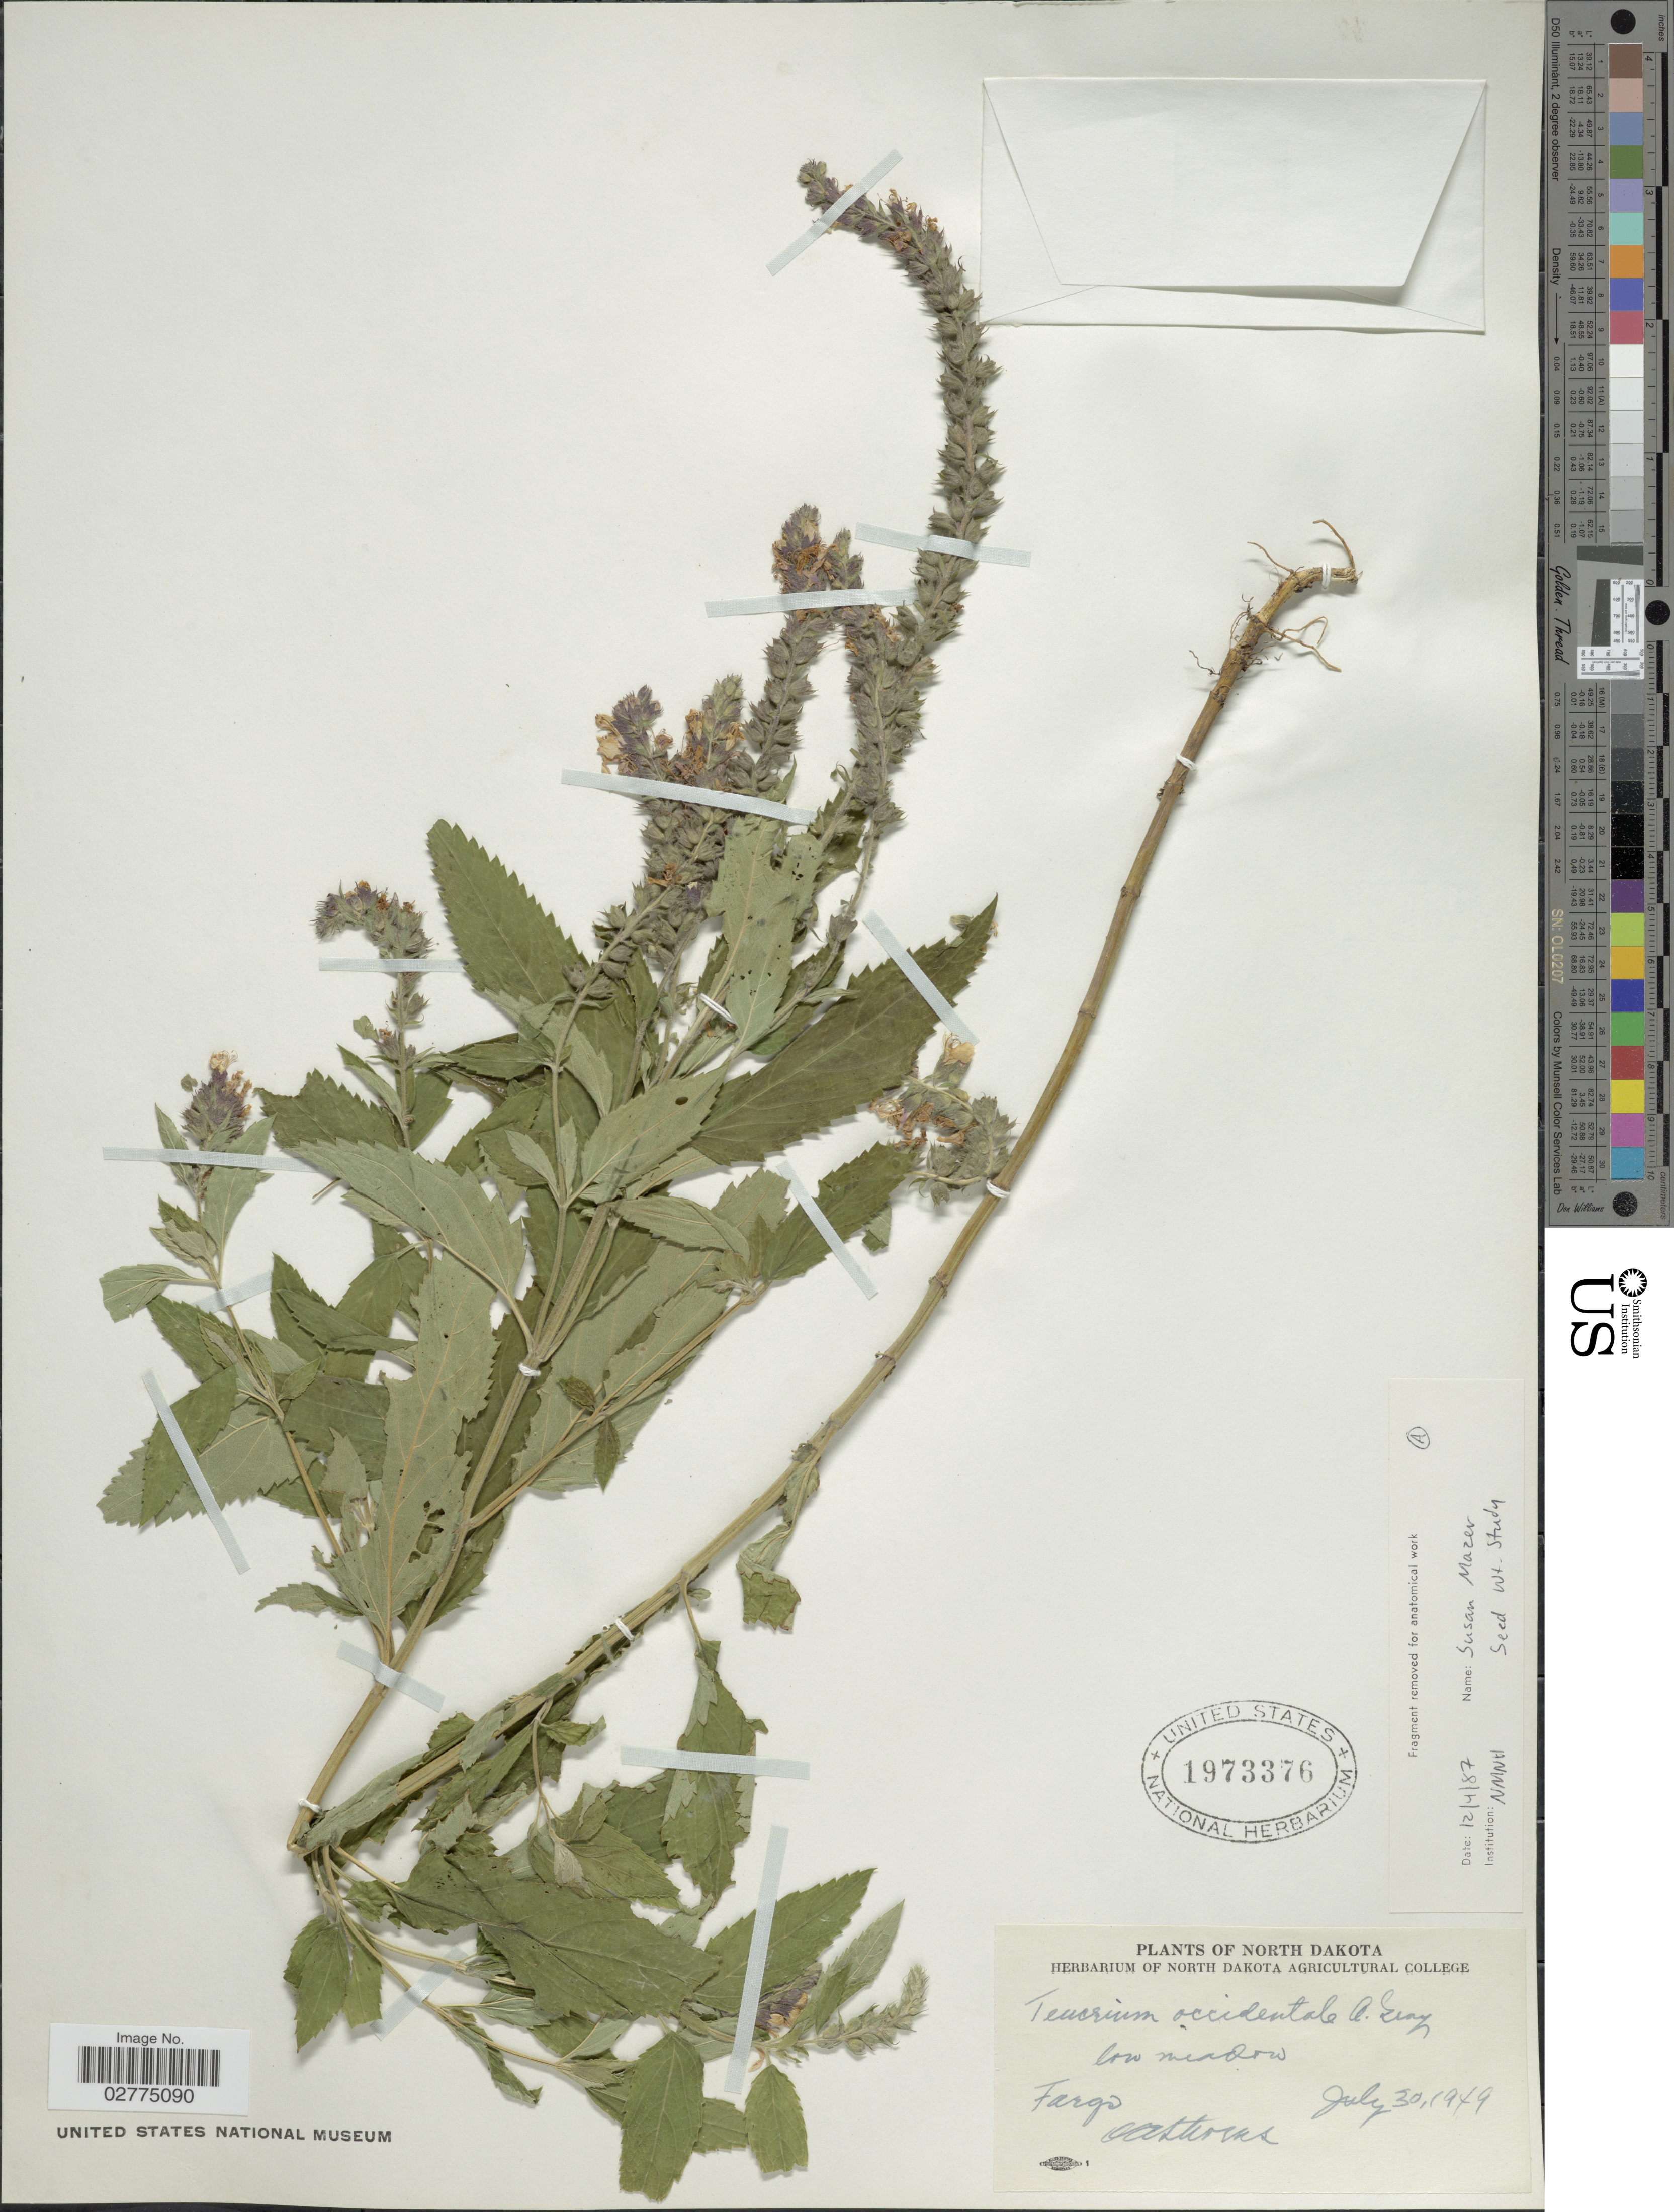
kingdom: Plantae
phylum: Tracheophyta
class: Magnoliopsida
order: Lamiales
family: Lamiaceae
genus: Teucrium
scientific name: Teucrium canadense var. occidentale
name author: (A. Gray) E. M. McClint. & Epling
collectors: O. A. Stevens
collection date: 1949-07-30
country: United States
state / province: North Dakota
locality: Fargo.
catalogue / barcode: US 1973376